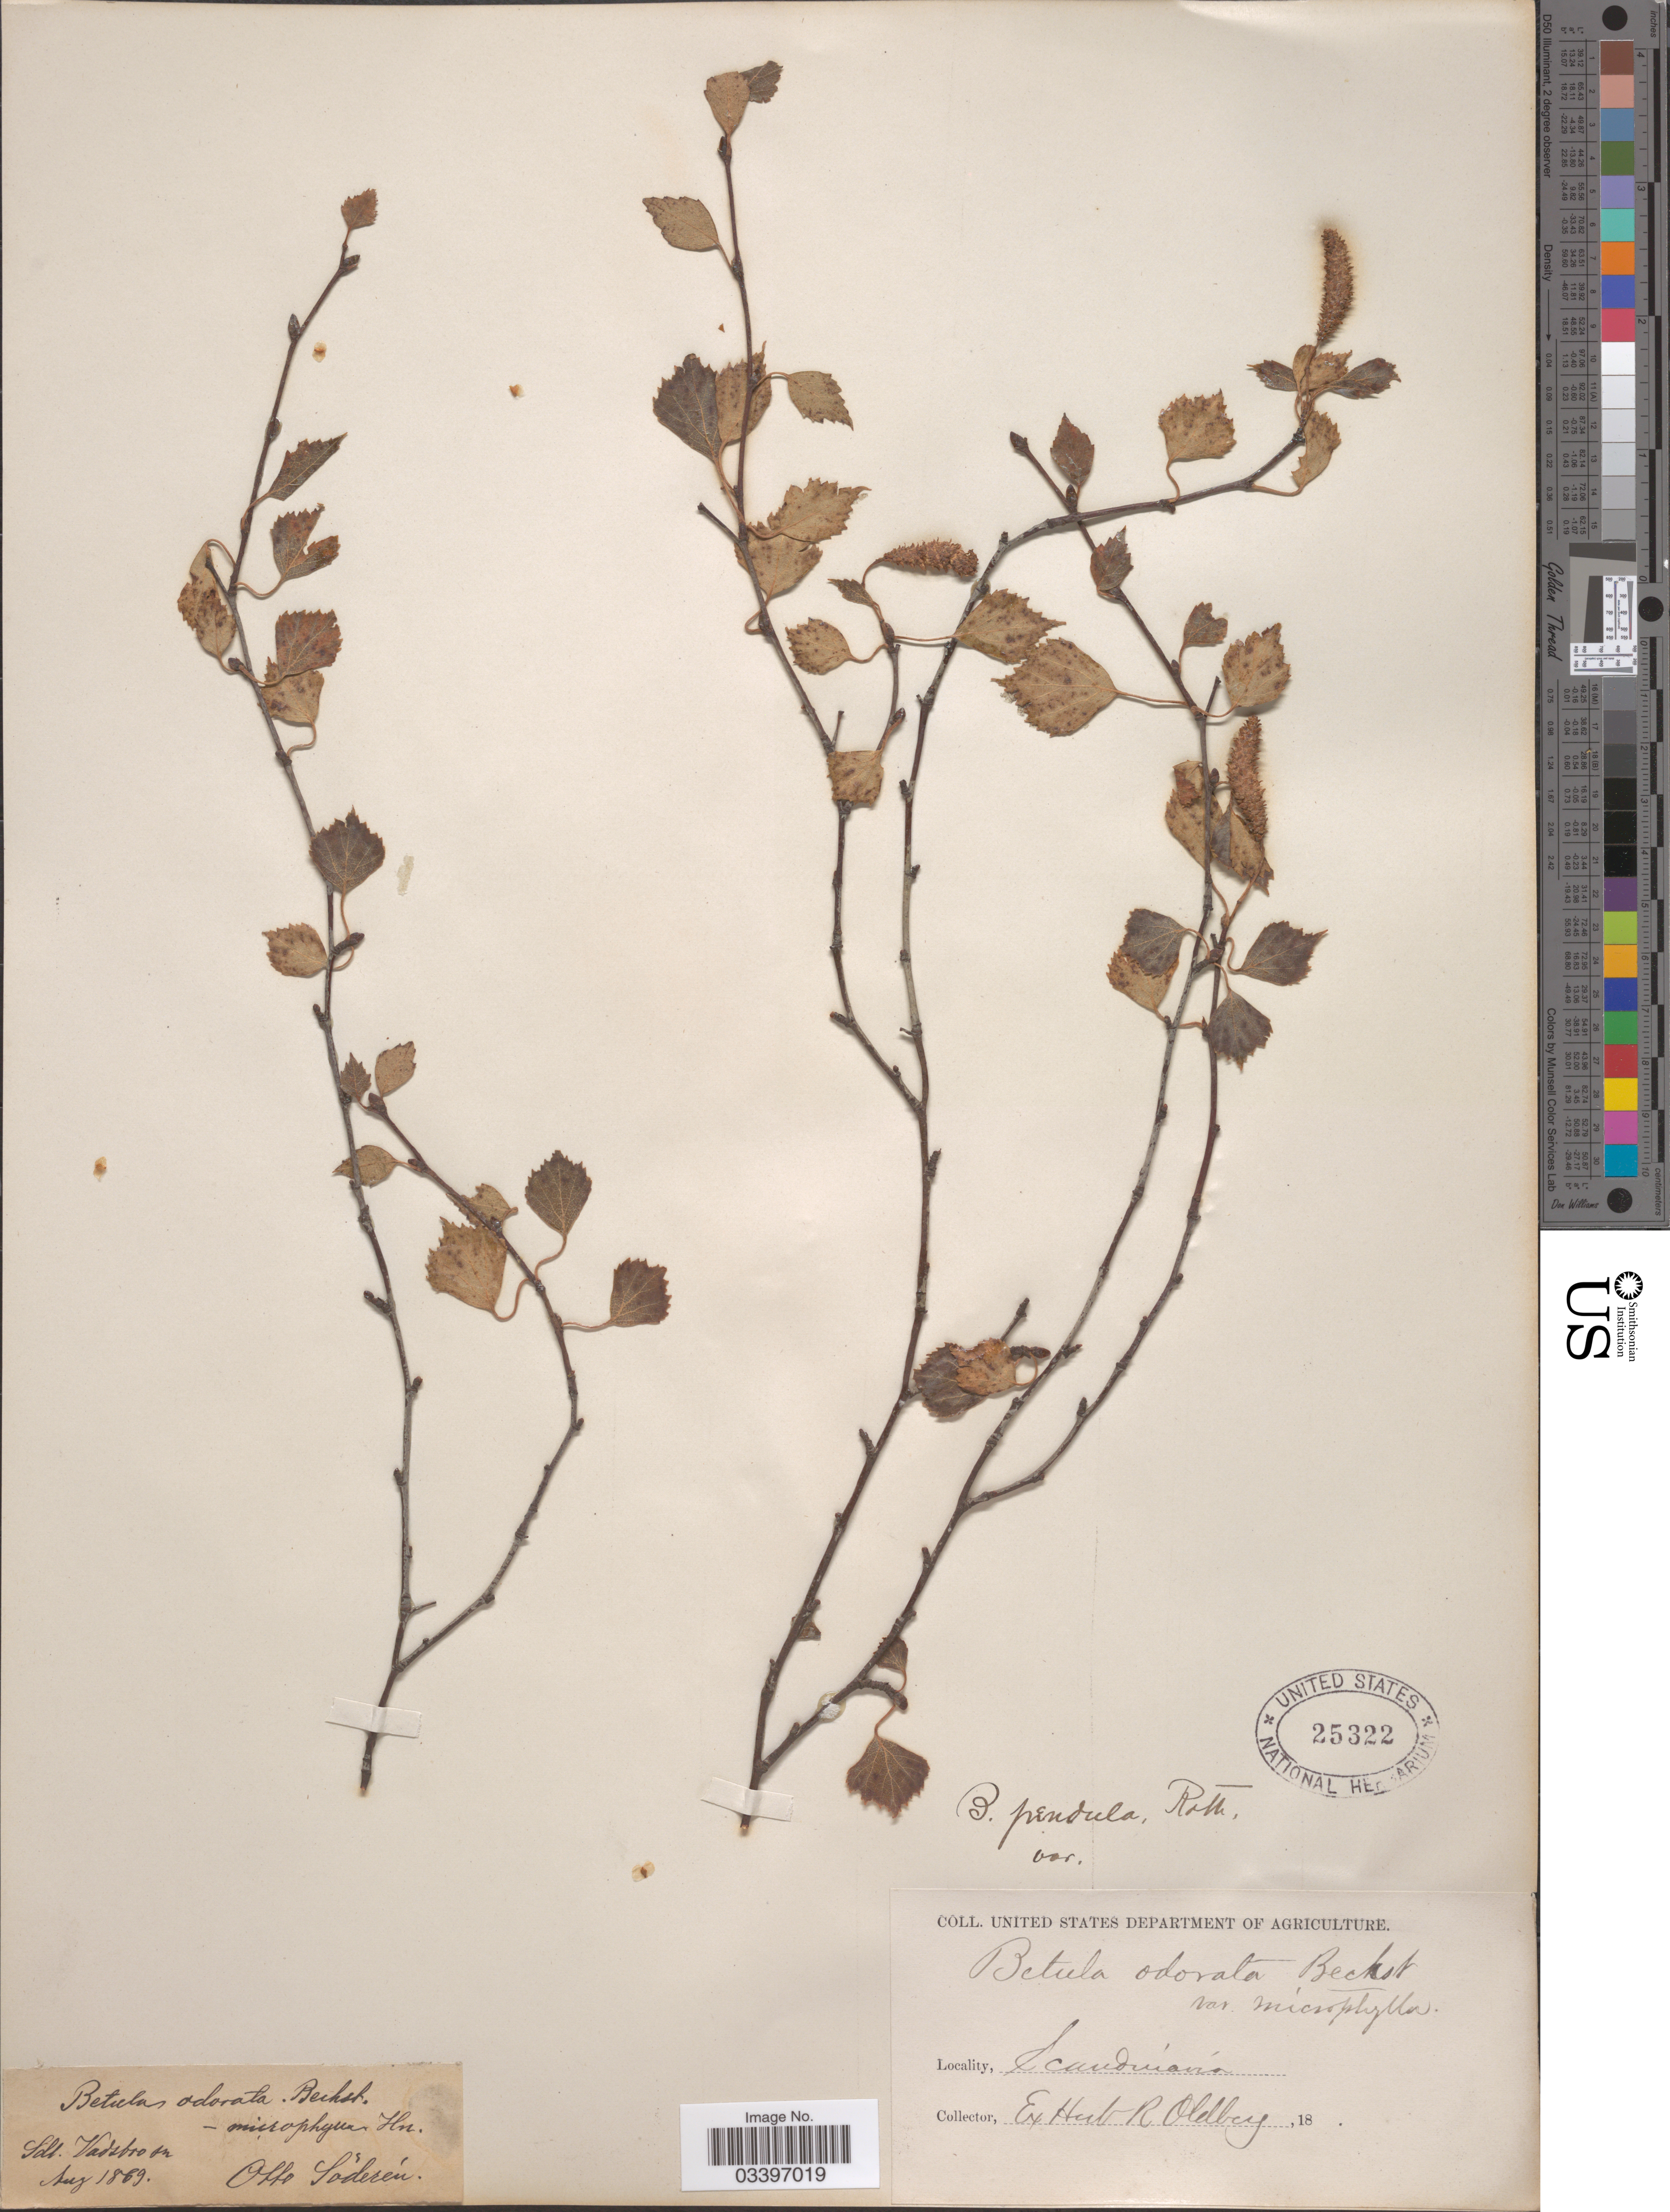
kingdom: Plantae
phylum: Tracheophyta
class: Magnoliopsida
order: Fagales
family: Betulaceae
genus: Betula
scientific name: Betula pendula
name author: Roth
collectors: O. Soderen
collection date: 1869-08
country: Sweden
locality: Scandinavia. Sdl. Vadsbro sn.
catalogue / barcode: US 25322